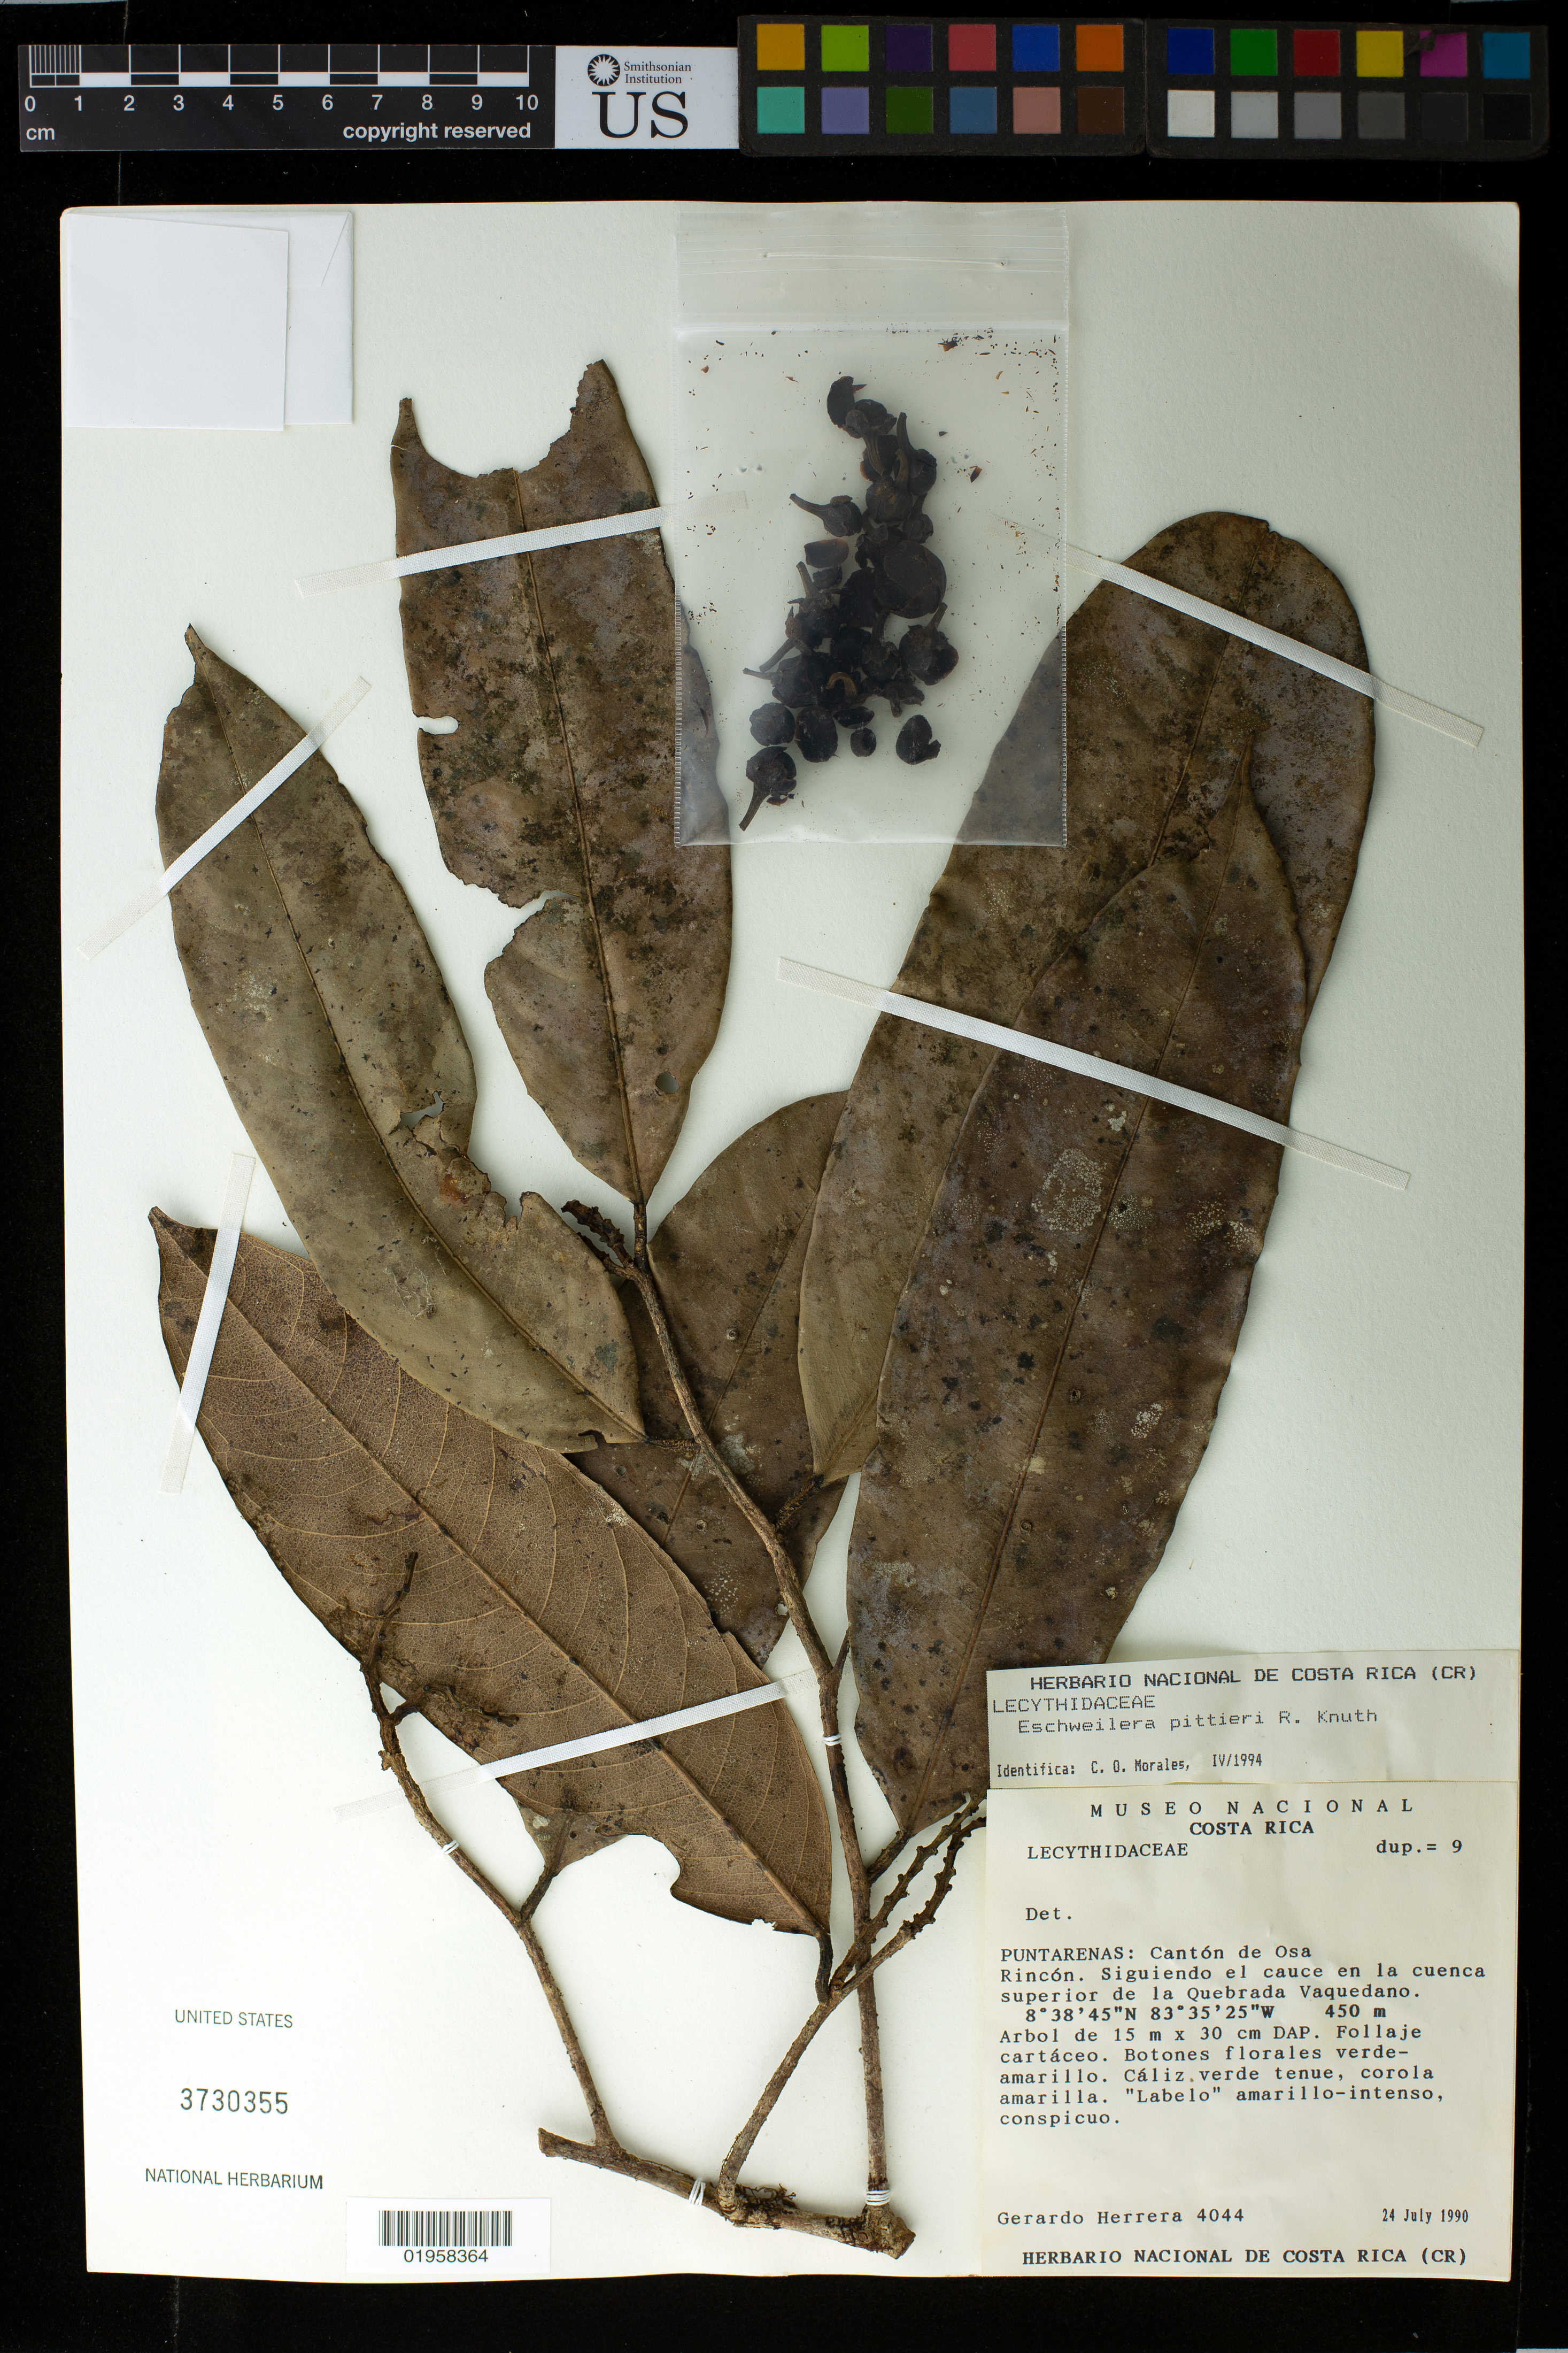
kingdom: Plantae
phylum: Tracheophyta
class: Magnoliopsida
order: Ericales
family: Lecythidaceae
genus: Eschweilera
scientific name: Eschweilera pittieri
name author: R. Knuth in Engl.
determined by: Morales, C. O.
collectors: G. Herrera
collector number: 4044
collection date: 1990-07-24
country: Costa Rica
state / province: Puntarenas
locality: Cantón de Osa Rincón. Siguiendo el cauce en la cuenca superior de la Quebrada Vaquedano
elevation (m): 450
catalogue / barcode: US 3730355